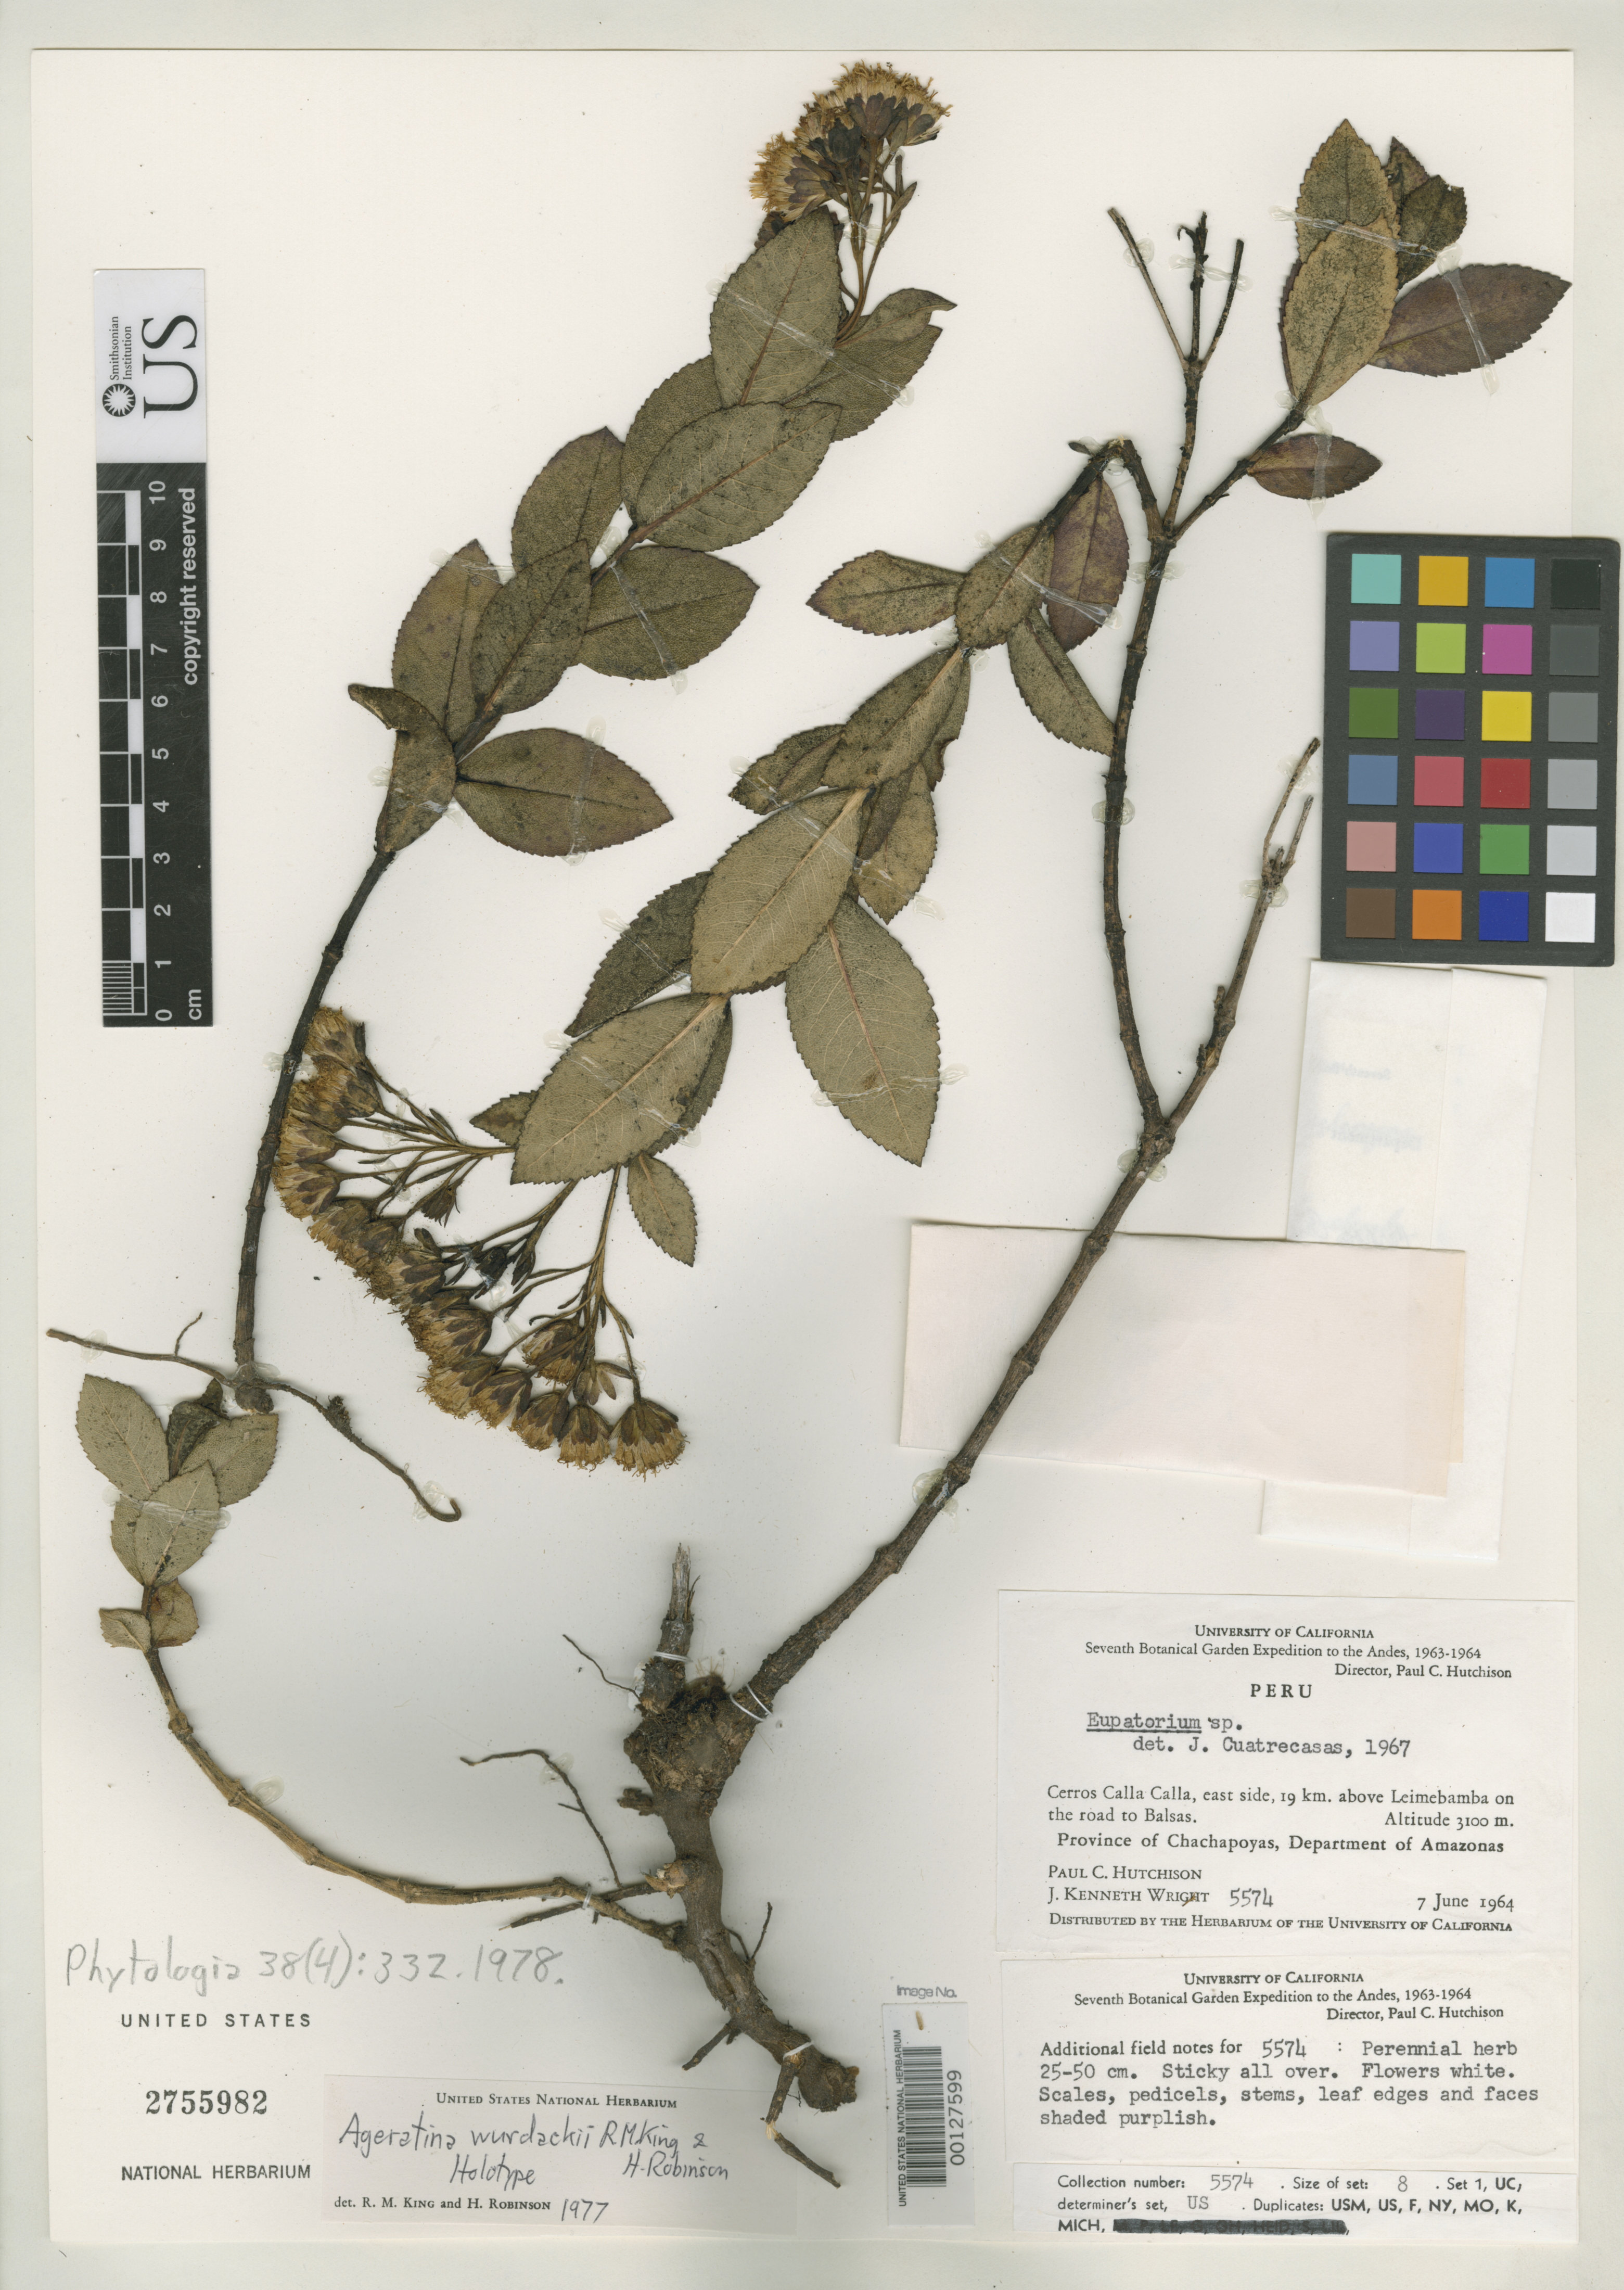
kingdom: Plantae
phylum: Tracheophyta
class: Magnoliopsida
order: Asterales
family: Asteraceae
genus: Ageratina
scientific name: Ageratina wurdackii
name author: R.M. King & H. Rob.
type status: Holotype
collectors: P. C. Hutchison & J. K. Wright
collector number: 5574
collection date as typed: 07 Jun 1964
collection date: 1964-06-07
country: Peru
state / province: Amazonas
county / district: Chachapoyas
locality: Cerros de Calla-Calla, above Leimebamba, road to Balsas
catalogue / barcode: US 2755982